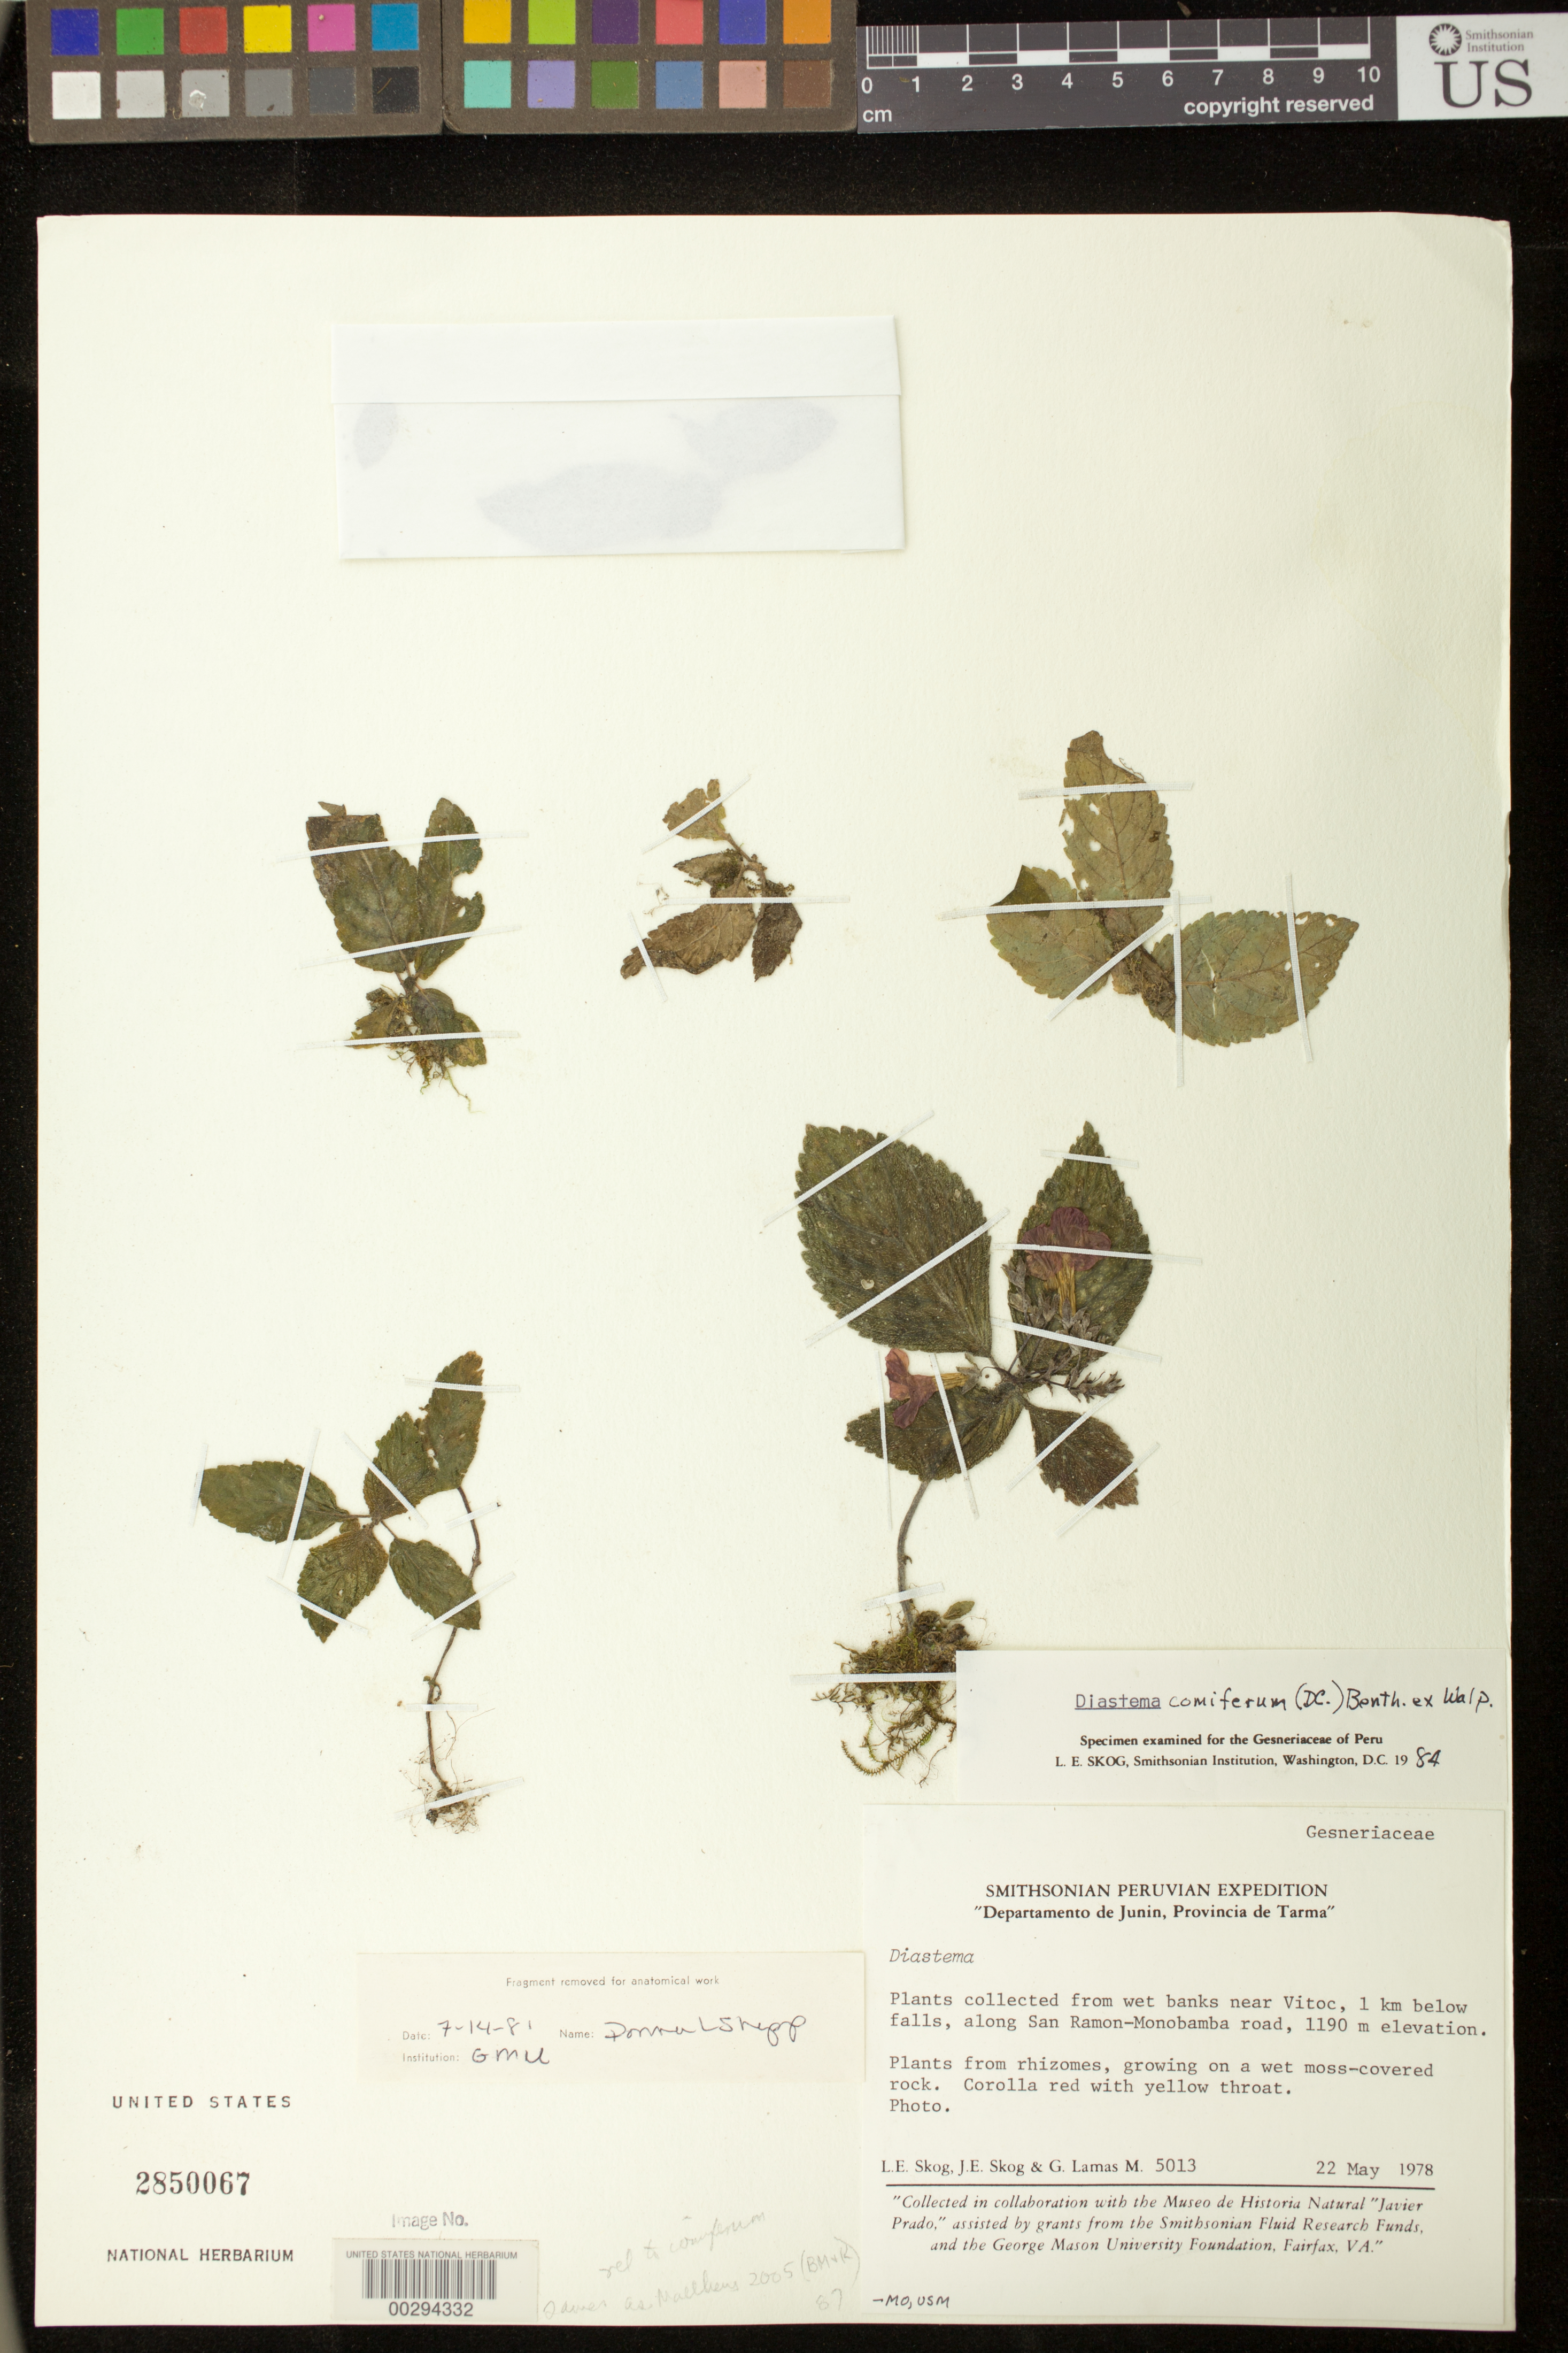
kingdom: Plantae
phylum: Tracheophyta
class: Magnoliopsida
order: Lamiales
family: Gesneriaceae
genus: Diastema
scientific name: Diastema comiferum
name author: (DC.) Benth. ex Walp.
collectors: L. E. Skog, J. E. Skog & G. Lamas M.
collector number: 5013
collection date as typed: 22 May 1978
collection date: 1978-05-22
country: Peru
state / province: Junín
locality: Prov. Tarma; near Vitoc, 1 km below falls, along San Ramon-Monobamba road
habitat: Wet banks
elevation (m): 1190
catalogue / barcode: US 2850067